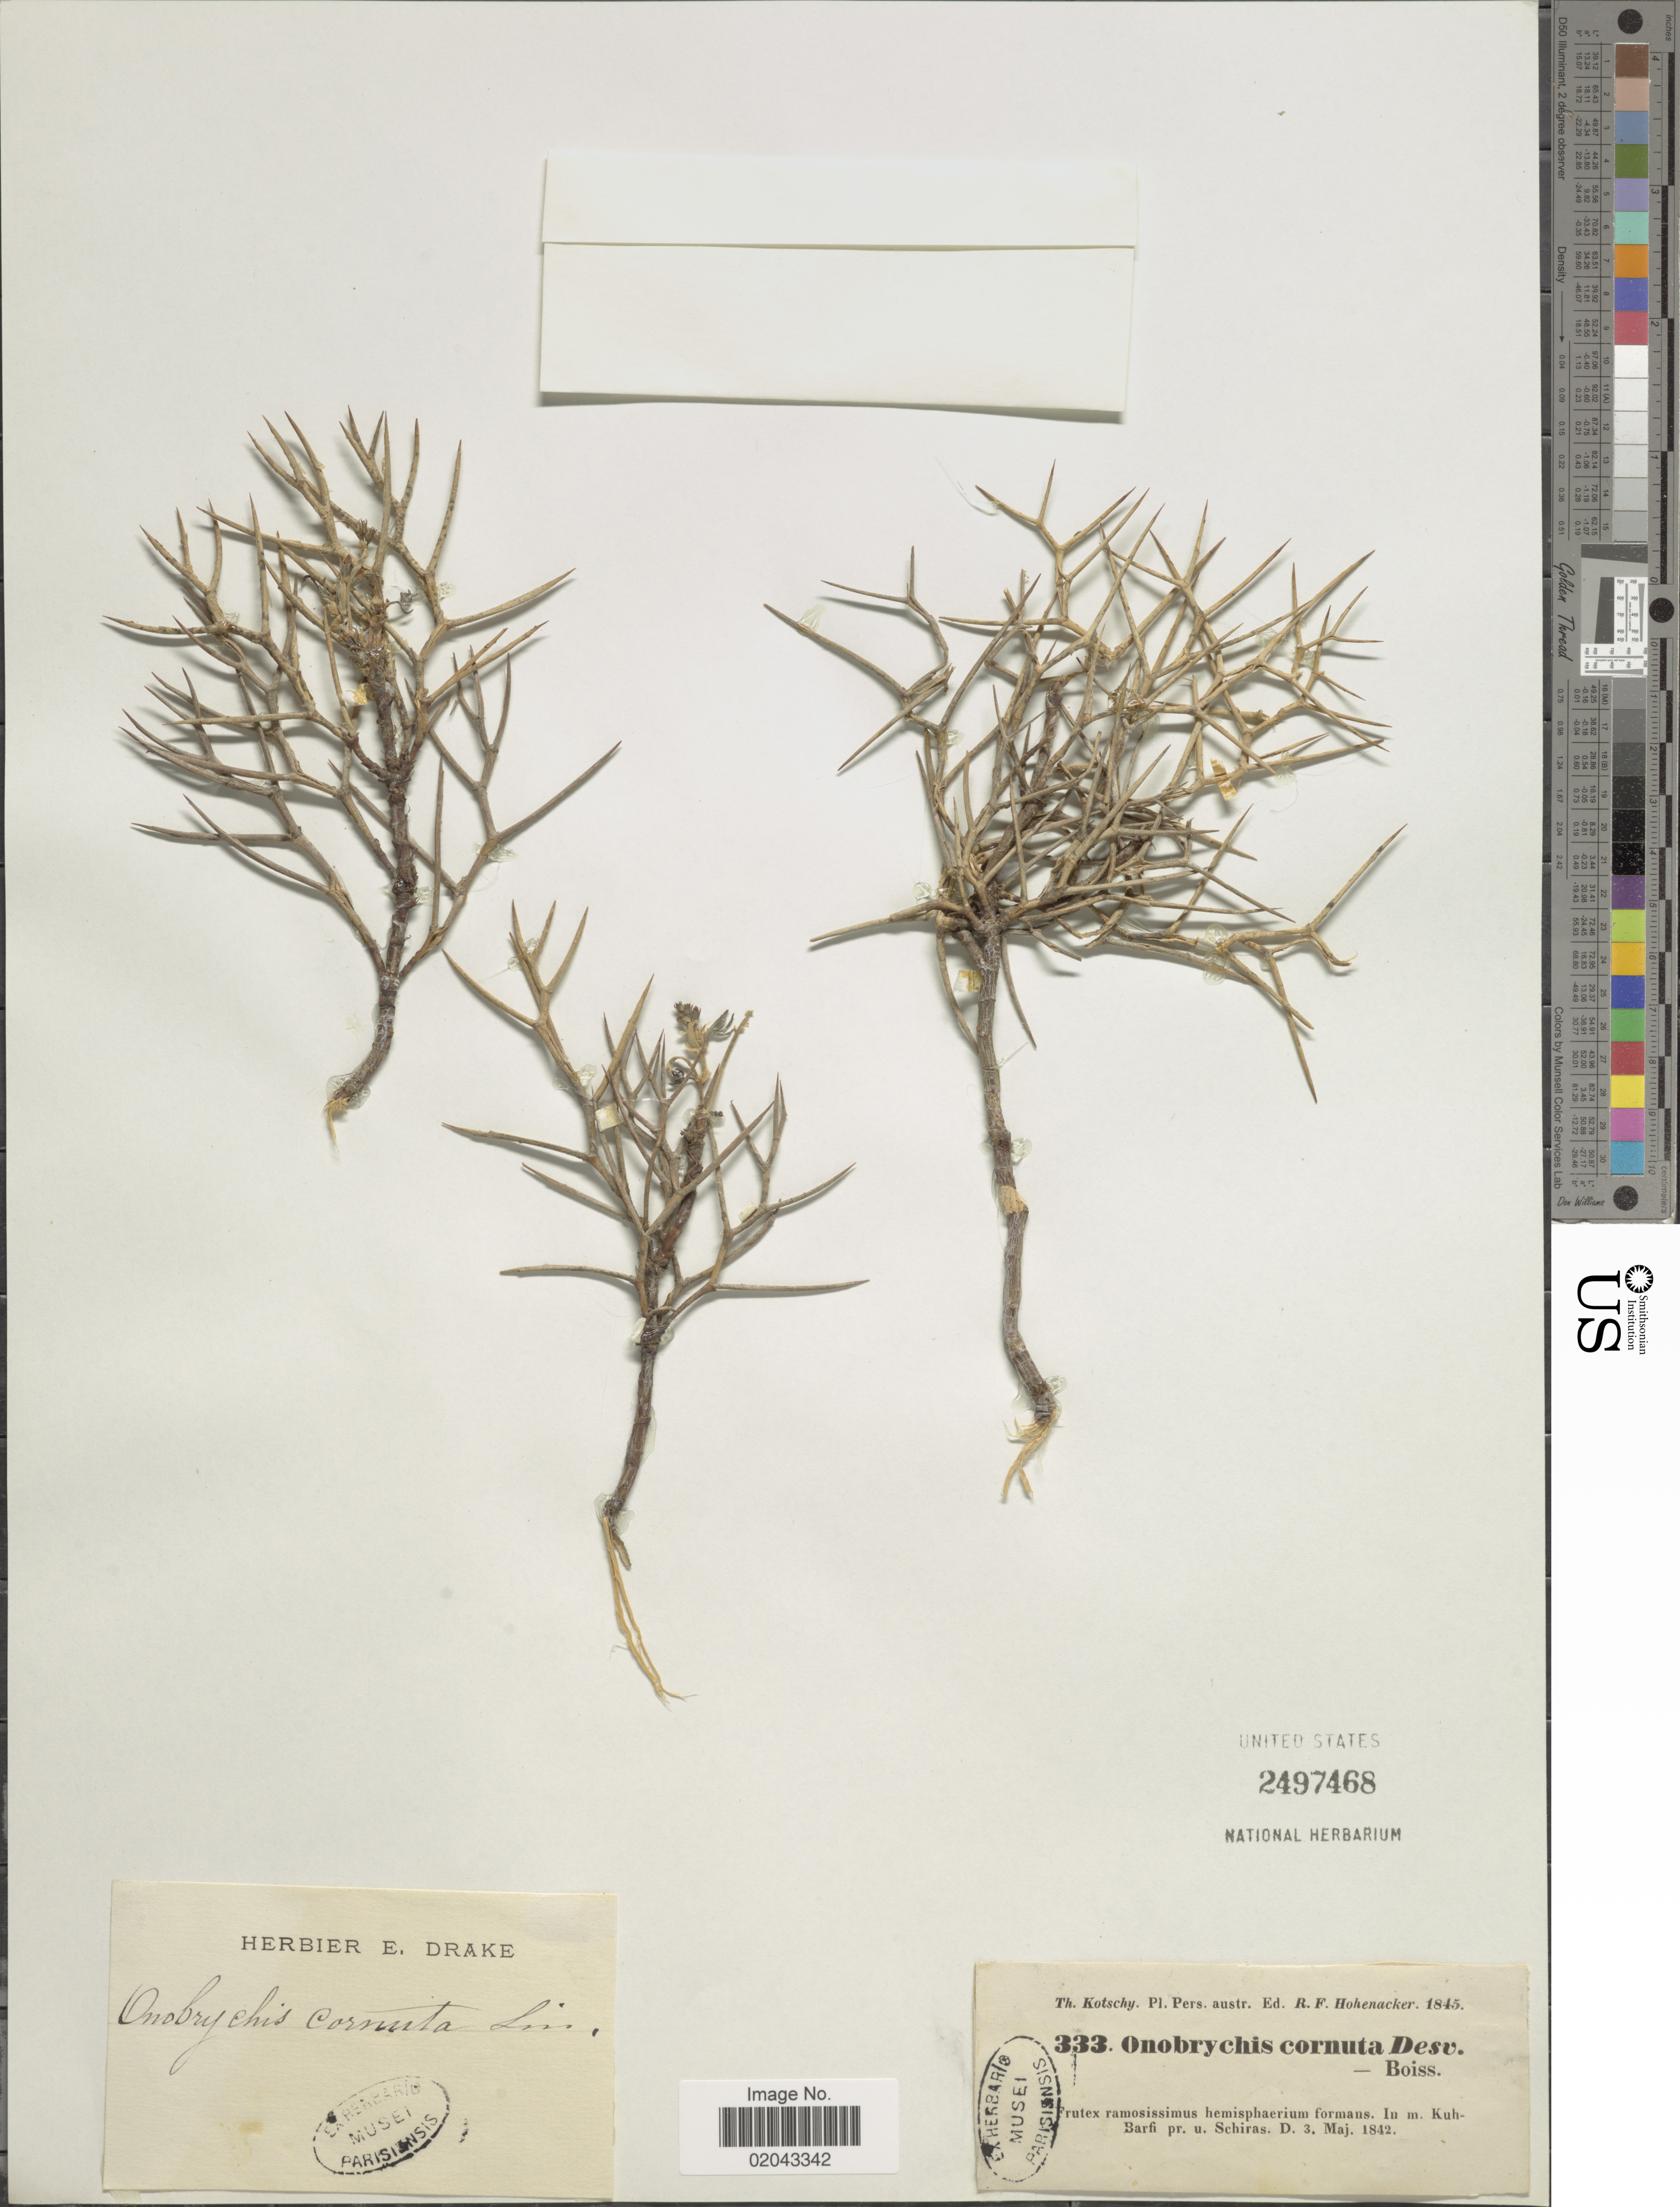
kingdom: Plantae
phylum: Tracheophyta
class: Magnoliopsida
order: Fabales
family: Fabaceae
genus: Onobrychis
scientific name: Onobrychis cornuta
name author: (L.) Desv.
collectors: K. G. Kotschy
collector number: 333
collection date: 1842-05-03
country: Iran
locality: Pl. pers. austr., Frutex ramosissimus hemisphaerium formaus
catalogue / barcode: US 2497468